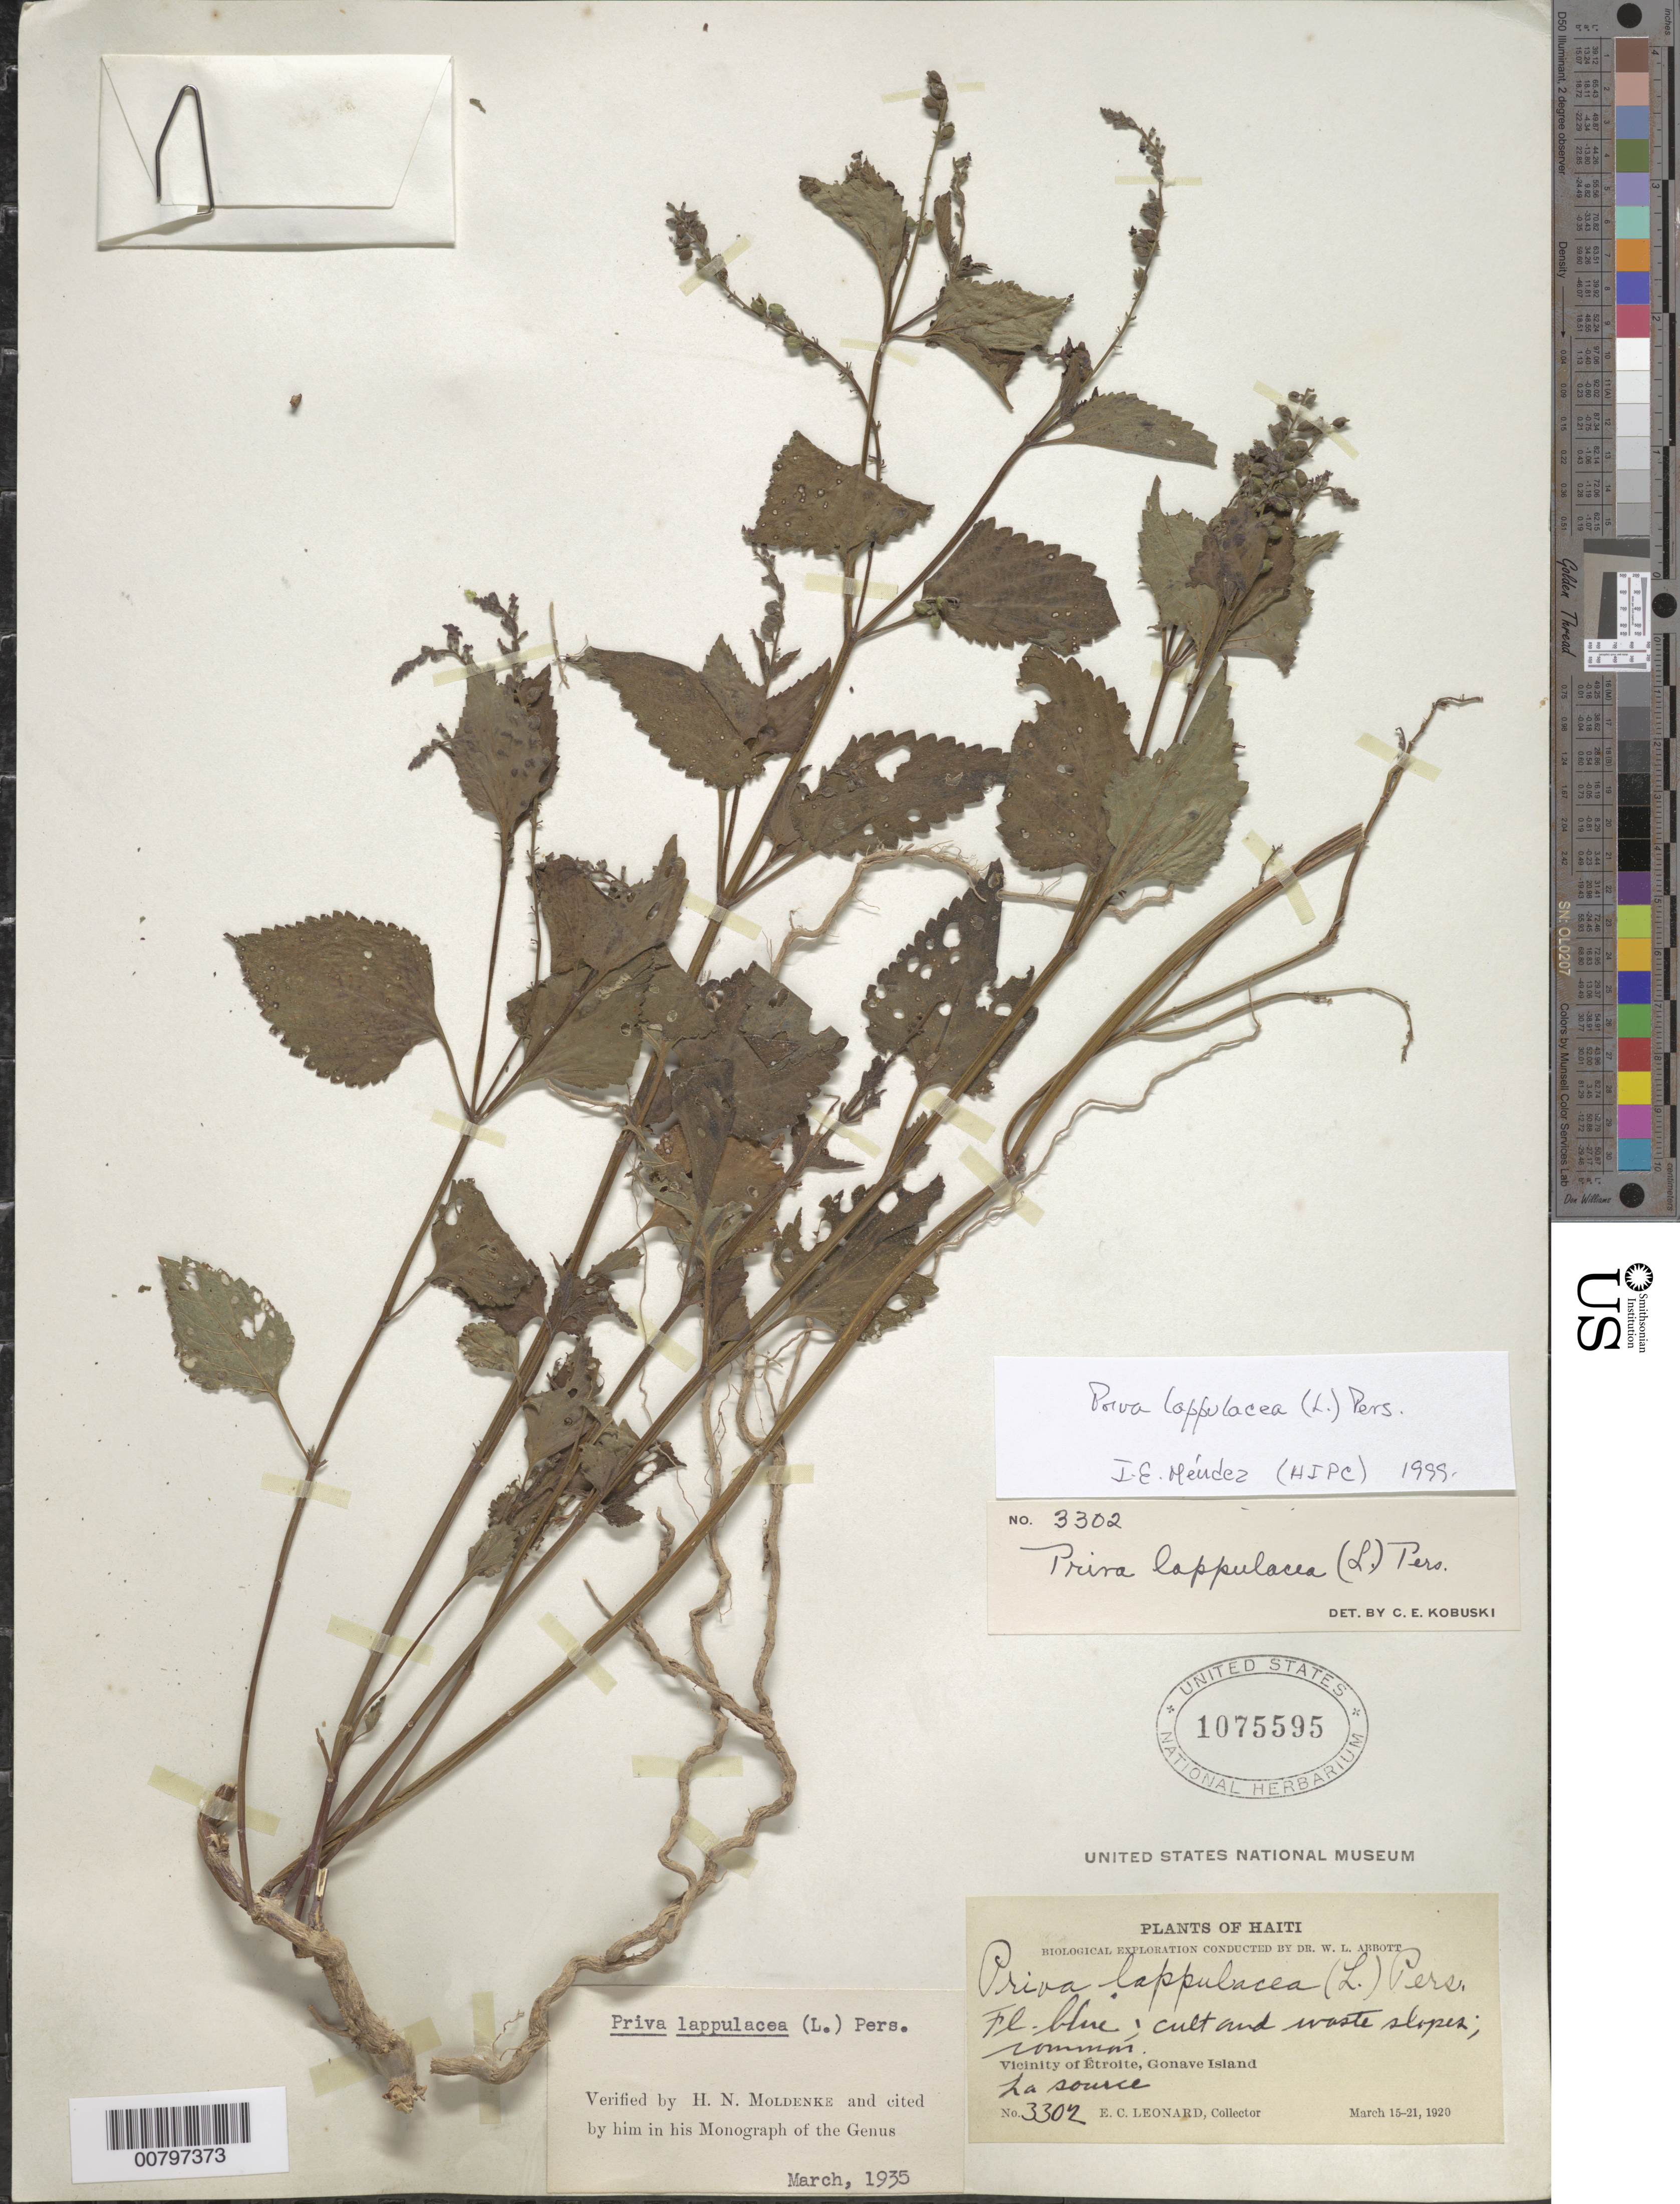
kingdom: Plantae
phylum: Tracheophyta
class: Magnoliopsida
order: Lamiales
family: Verbenaceae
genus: Priva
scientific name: Priva lappulacea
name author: (L.) Pers.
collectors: E. C. Leonard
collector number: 3302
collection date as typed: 15 Mar 1920 to 21 Mar 1920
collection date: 1920-03-15/1920-03-21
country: Haiti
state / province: Ouest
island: Île de la Gonâve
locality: Vicinity of Étroite, La Source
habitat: Cultivated and waste slopes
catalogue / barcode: US 1075595